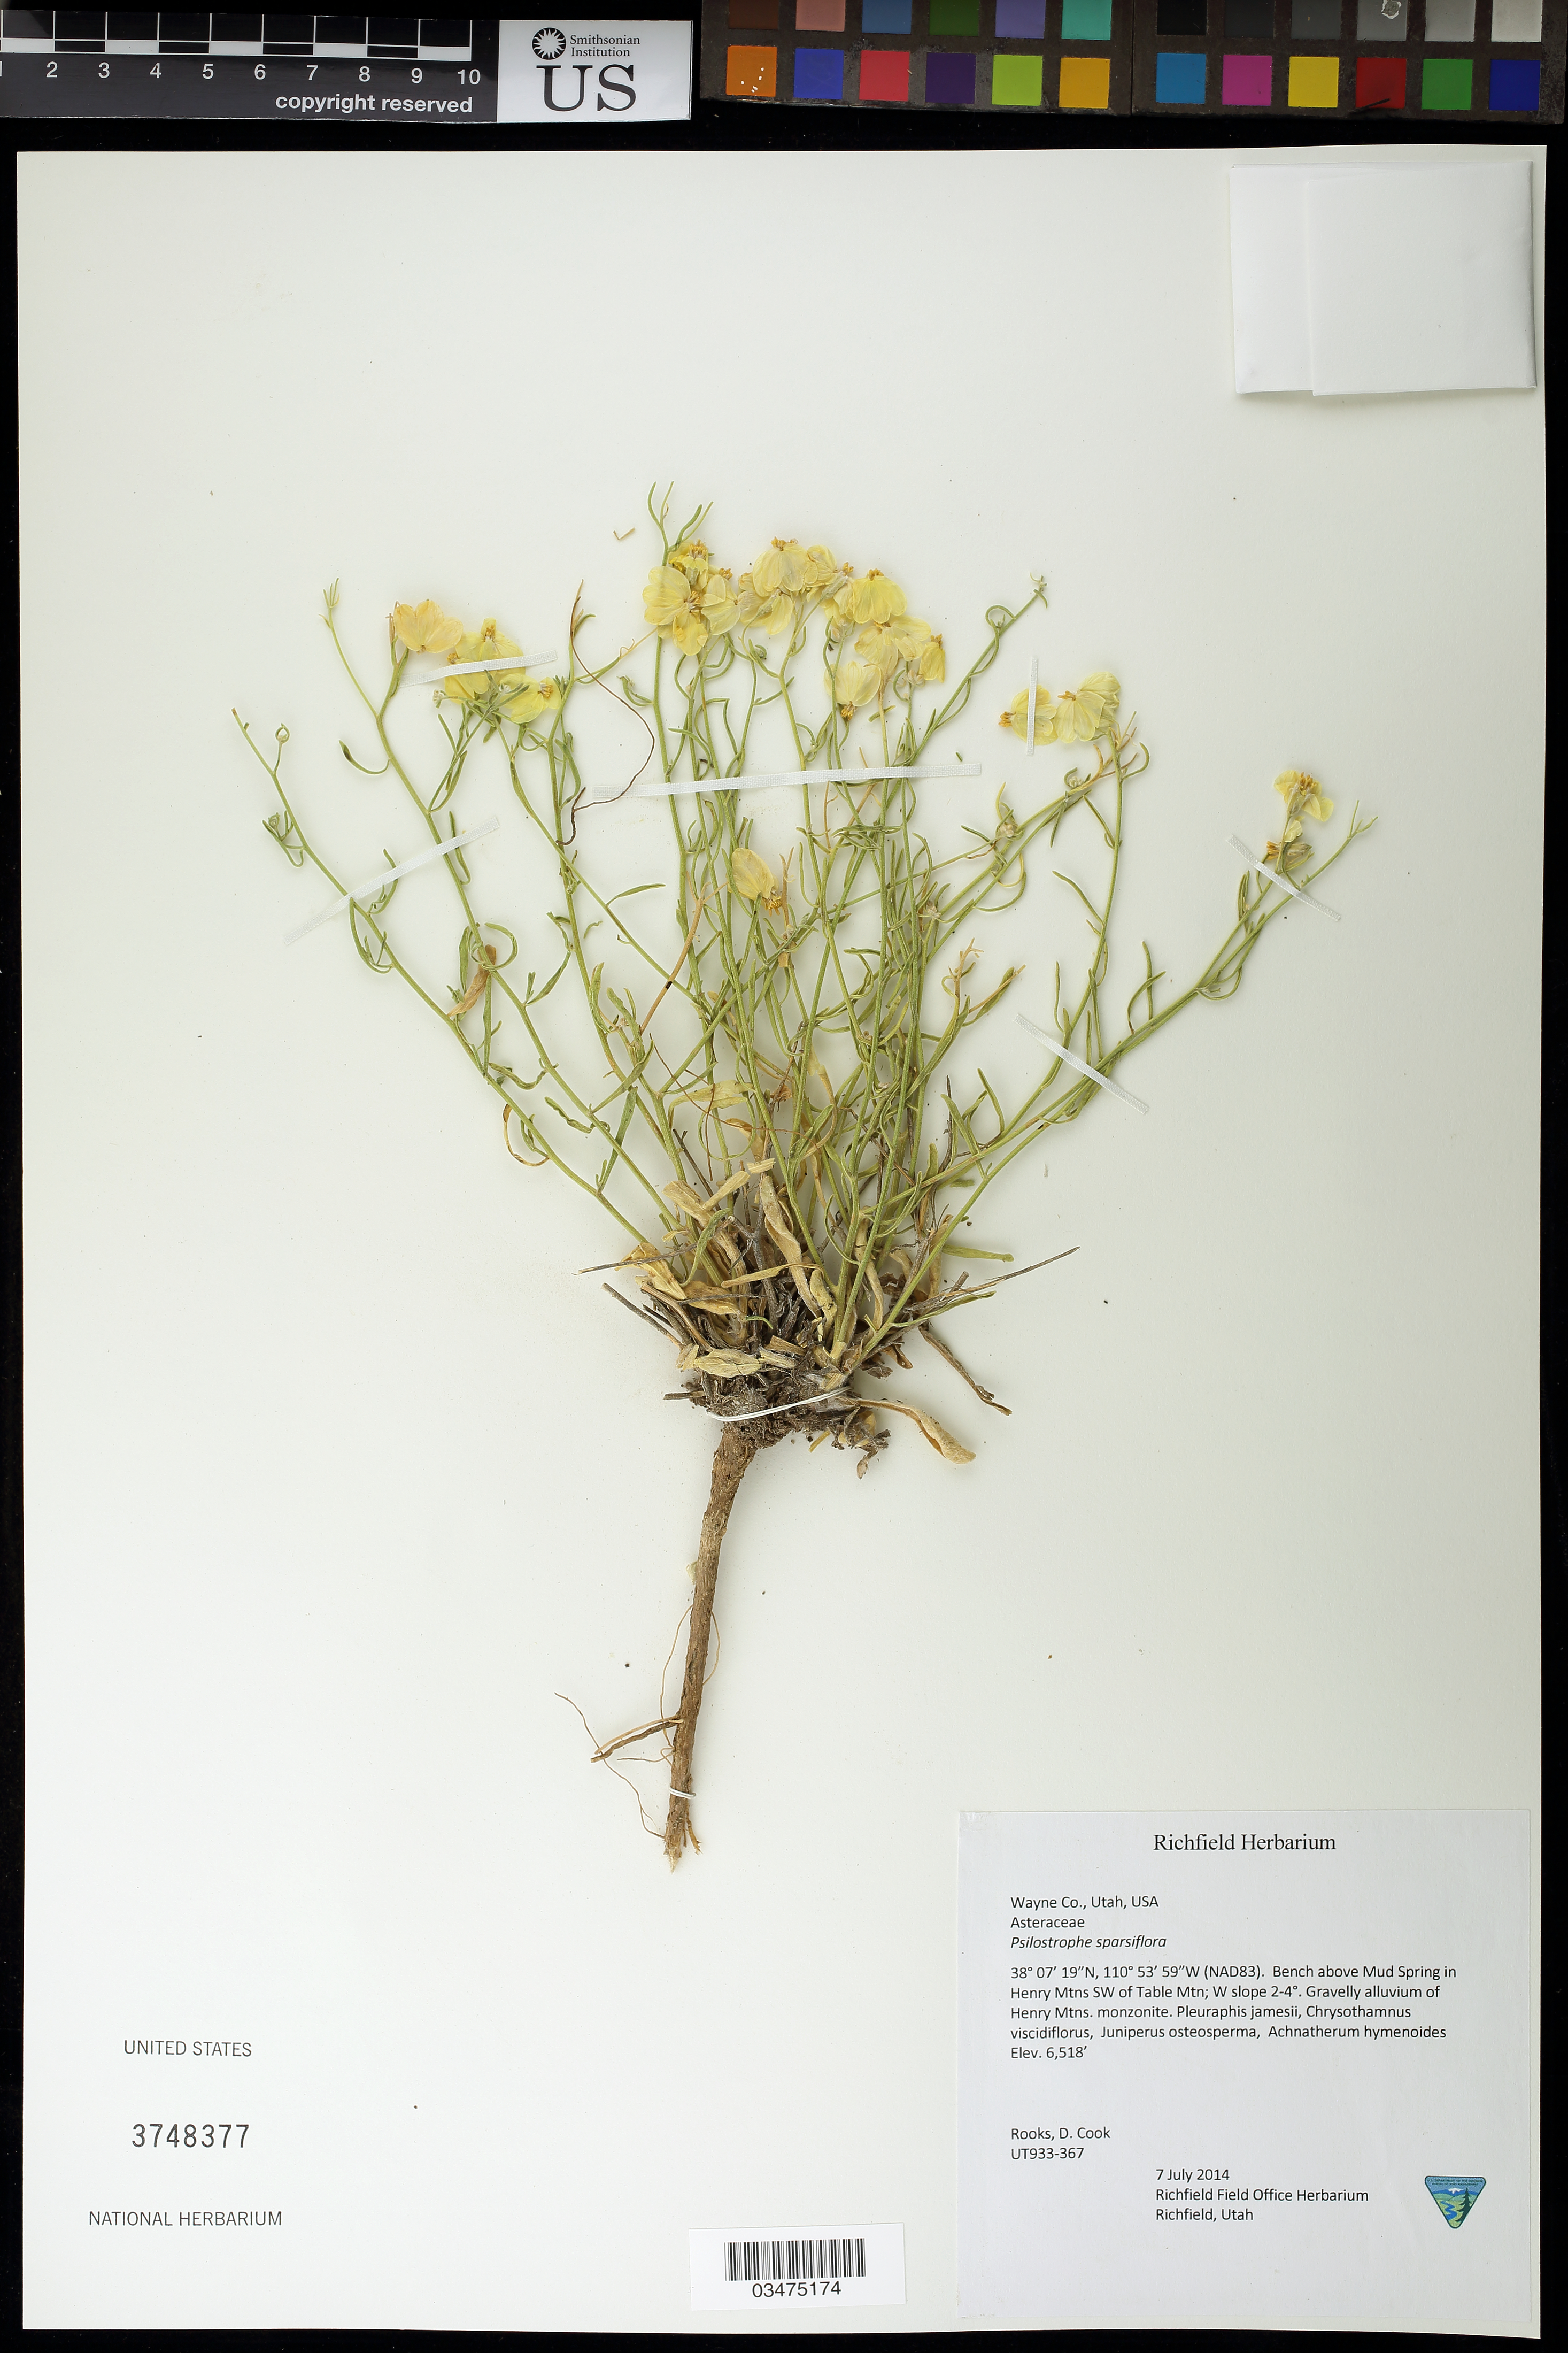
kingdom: Plantae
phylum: Tracheophyta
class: Magnoliopsida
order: Asterales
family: Asteraceae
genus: Psilostrophe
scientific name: Psilostrophe sparsiflora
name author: (A. Gray) A. Nelson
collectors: -. Rooks & D. Cook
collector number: UT933-367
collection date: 2014-07-07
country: United States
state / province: Utah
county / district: Wayne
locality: Bench above Mud Spring in Henry Mtns SW of Table Mtn.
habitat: Gravelly alluvium, monzonite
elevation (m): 1987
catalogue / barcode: US 3748377